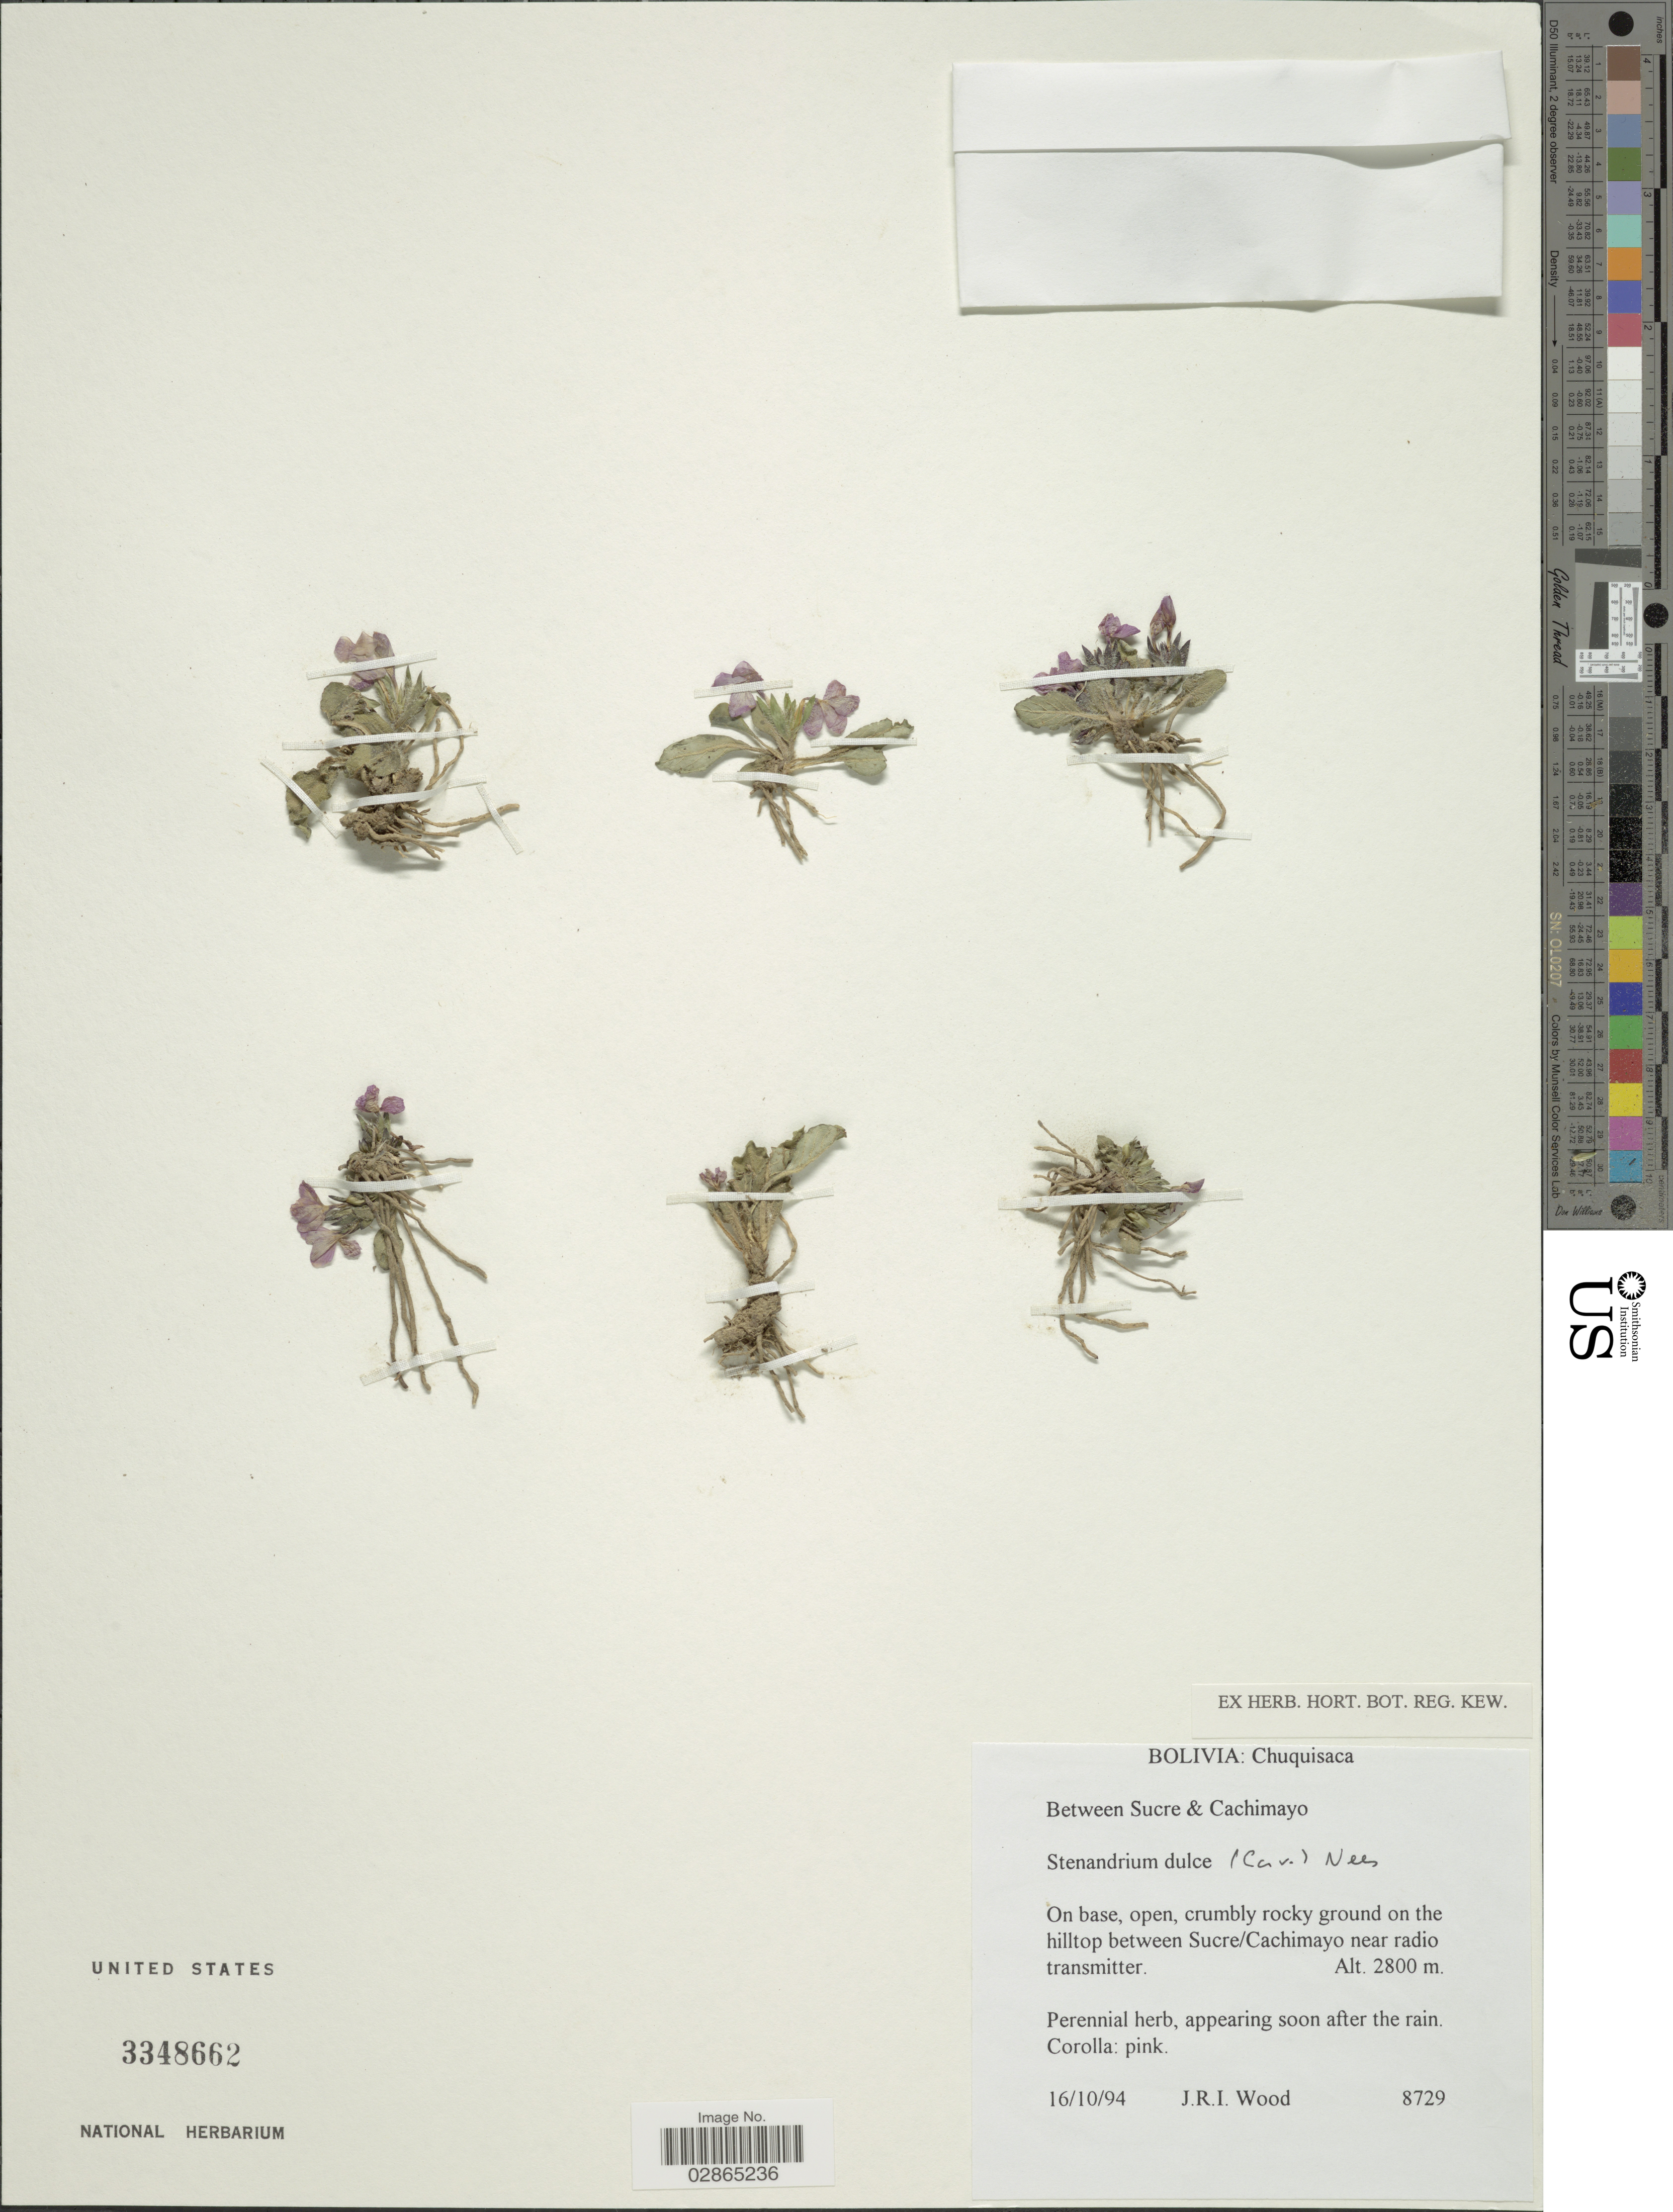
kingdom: Plantae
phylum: Tracheophyta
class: Magnoliopsida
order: Lamiales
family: Acanthaceae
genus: Stenandrium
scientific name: Stenandrium dulce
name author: (Cav.) Nees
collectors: J. R. I. Wood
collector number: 8729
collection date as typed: Transcribed d/m/y: 16/10/94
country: Bolivia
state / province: Chuquisaca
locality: Between Sucre & Cachimayo. On base, open, crumbly rocky ground on the hilltop between Sucre/Cachimayo near radio transmitter.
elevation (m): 2800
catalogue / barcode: US 3348662